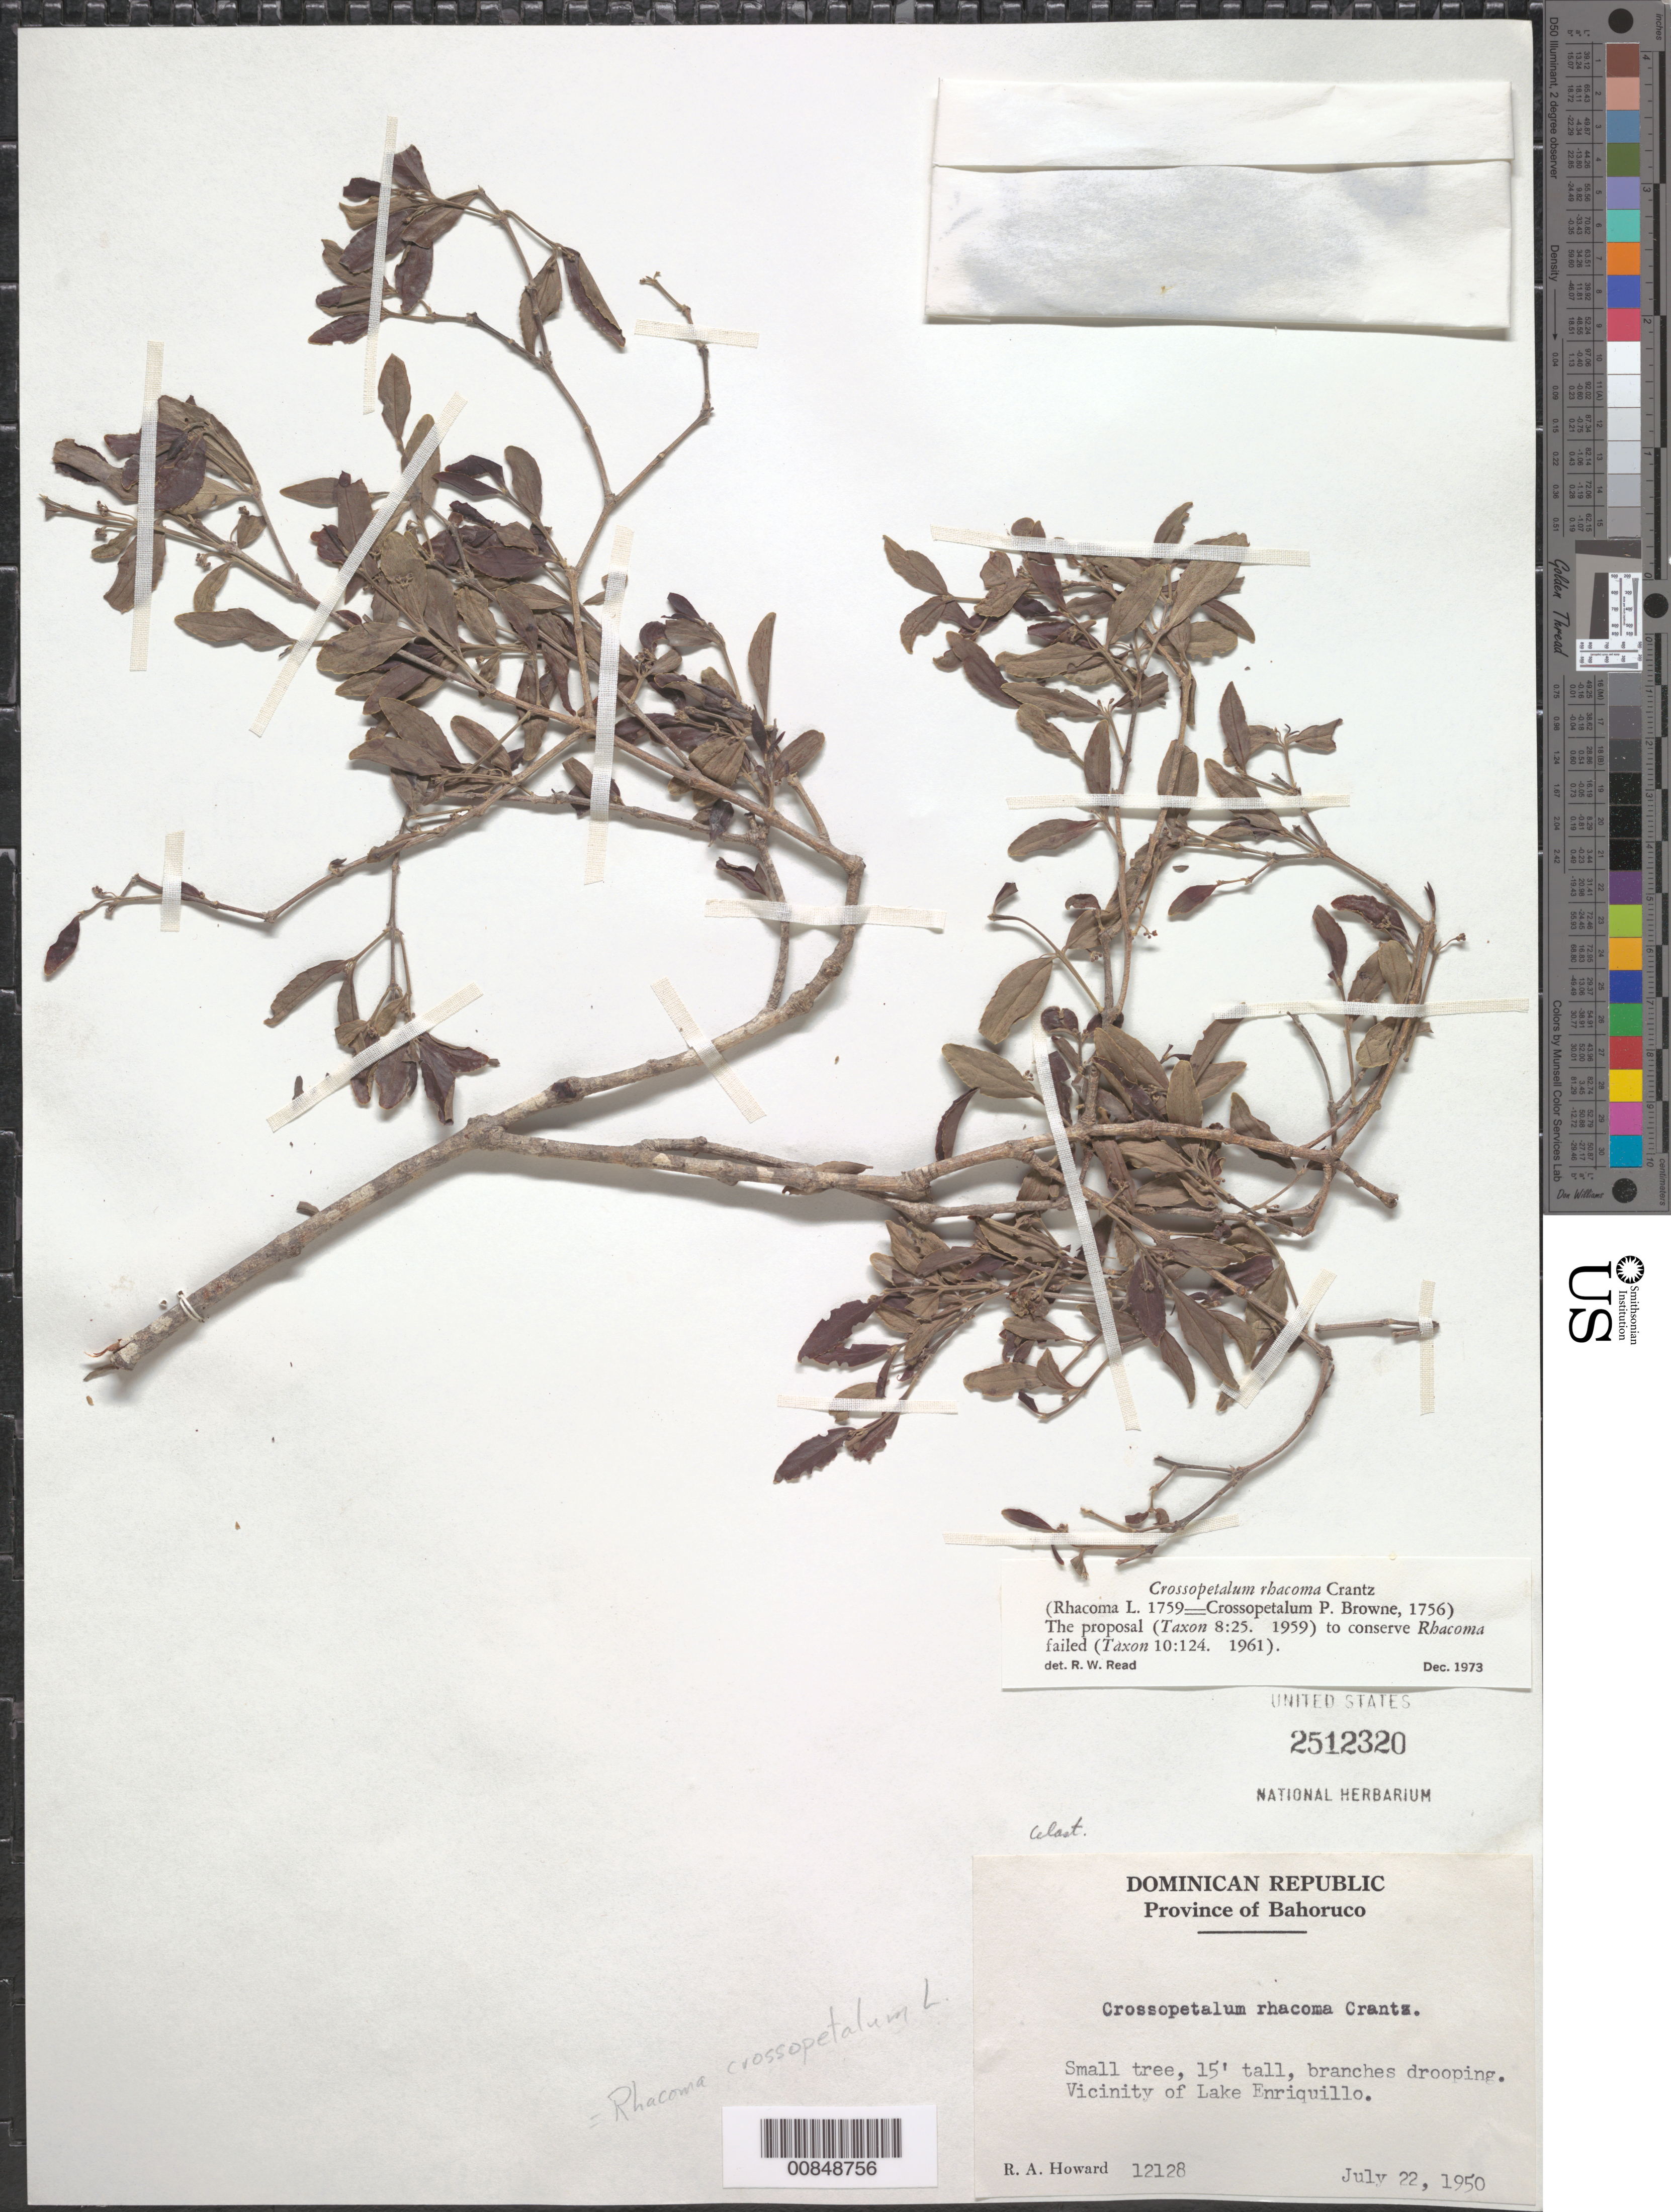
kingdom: Plantae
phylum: Tracheophyta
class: Magnoliopsida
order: Celastrales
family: Celastraceae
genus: Crossopetalum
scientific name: Crossopetalum rhacoma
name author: Crantz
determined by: Read, Robert W., (US), NMNH (UNITED STATES)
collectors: R. A. Howard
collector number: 12128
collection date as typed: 22 Jul 1950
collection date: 1950-07-22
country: Dominican Republic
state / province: Baoruco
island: Hispaniola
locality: Vicinity of Lake Enriquillo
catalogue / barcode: US 2512320